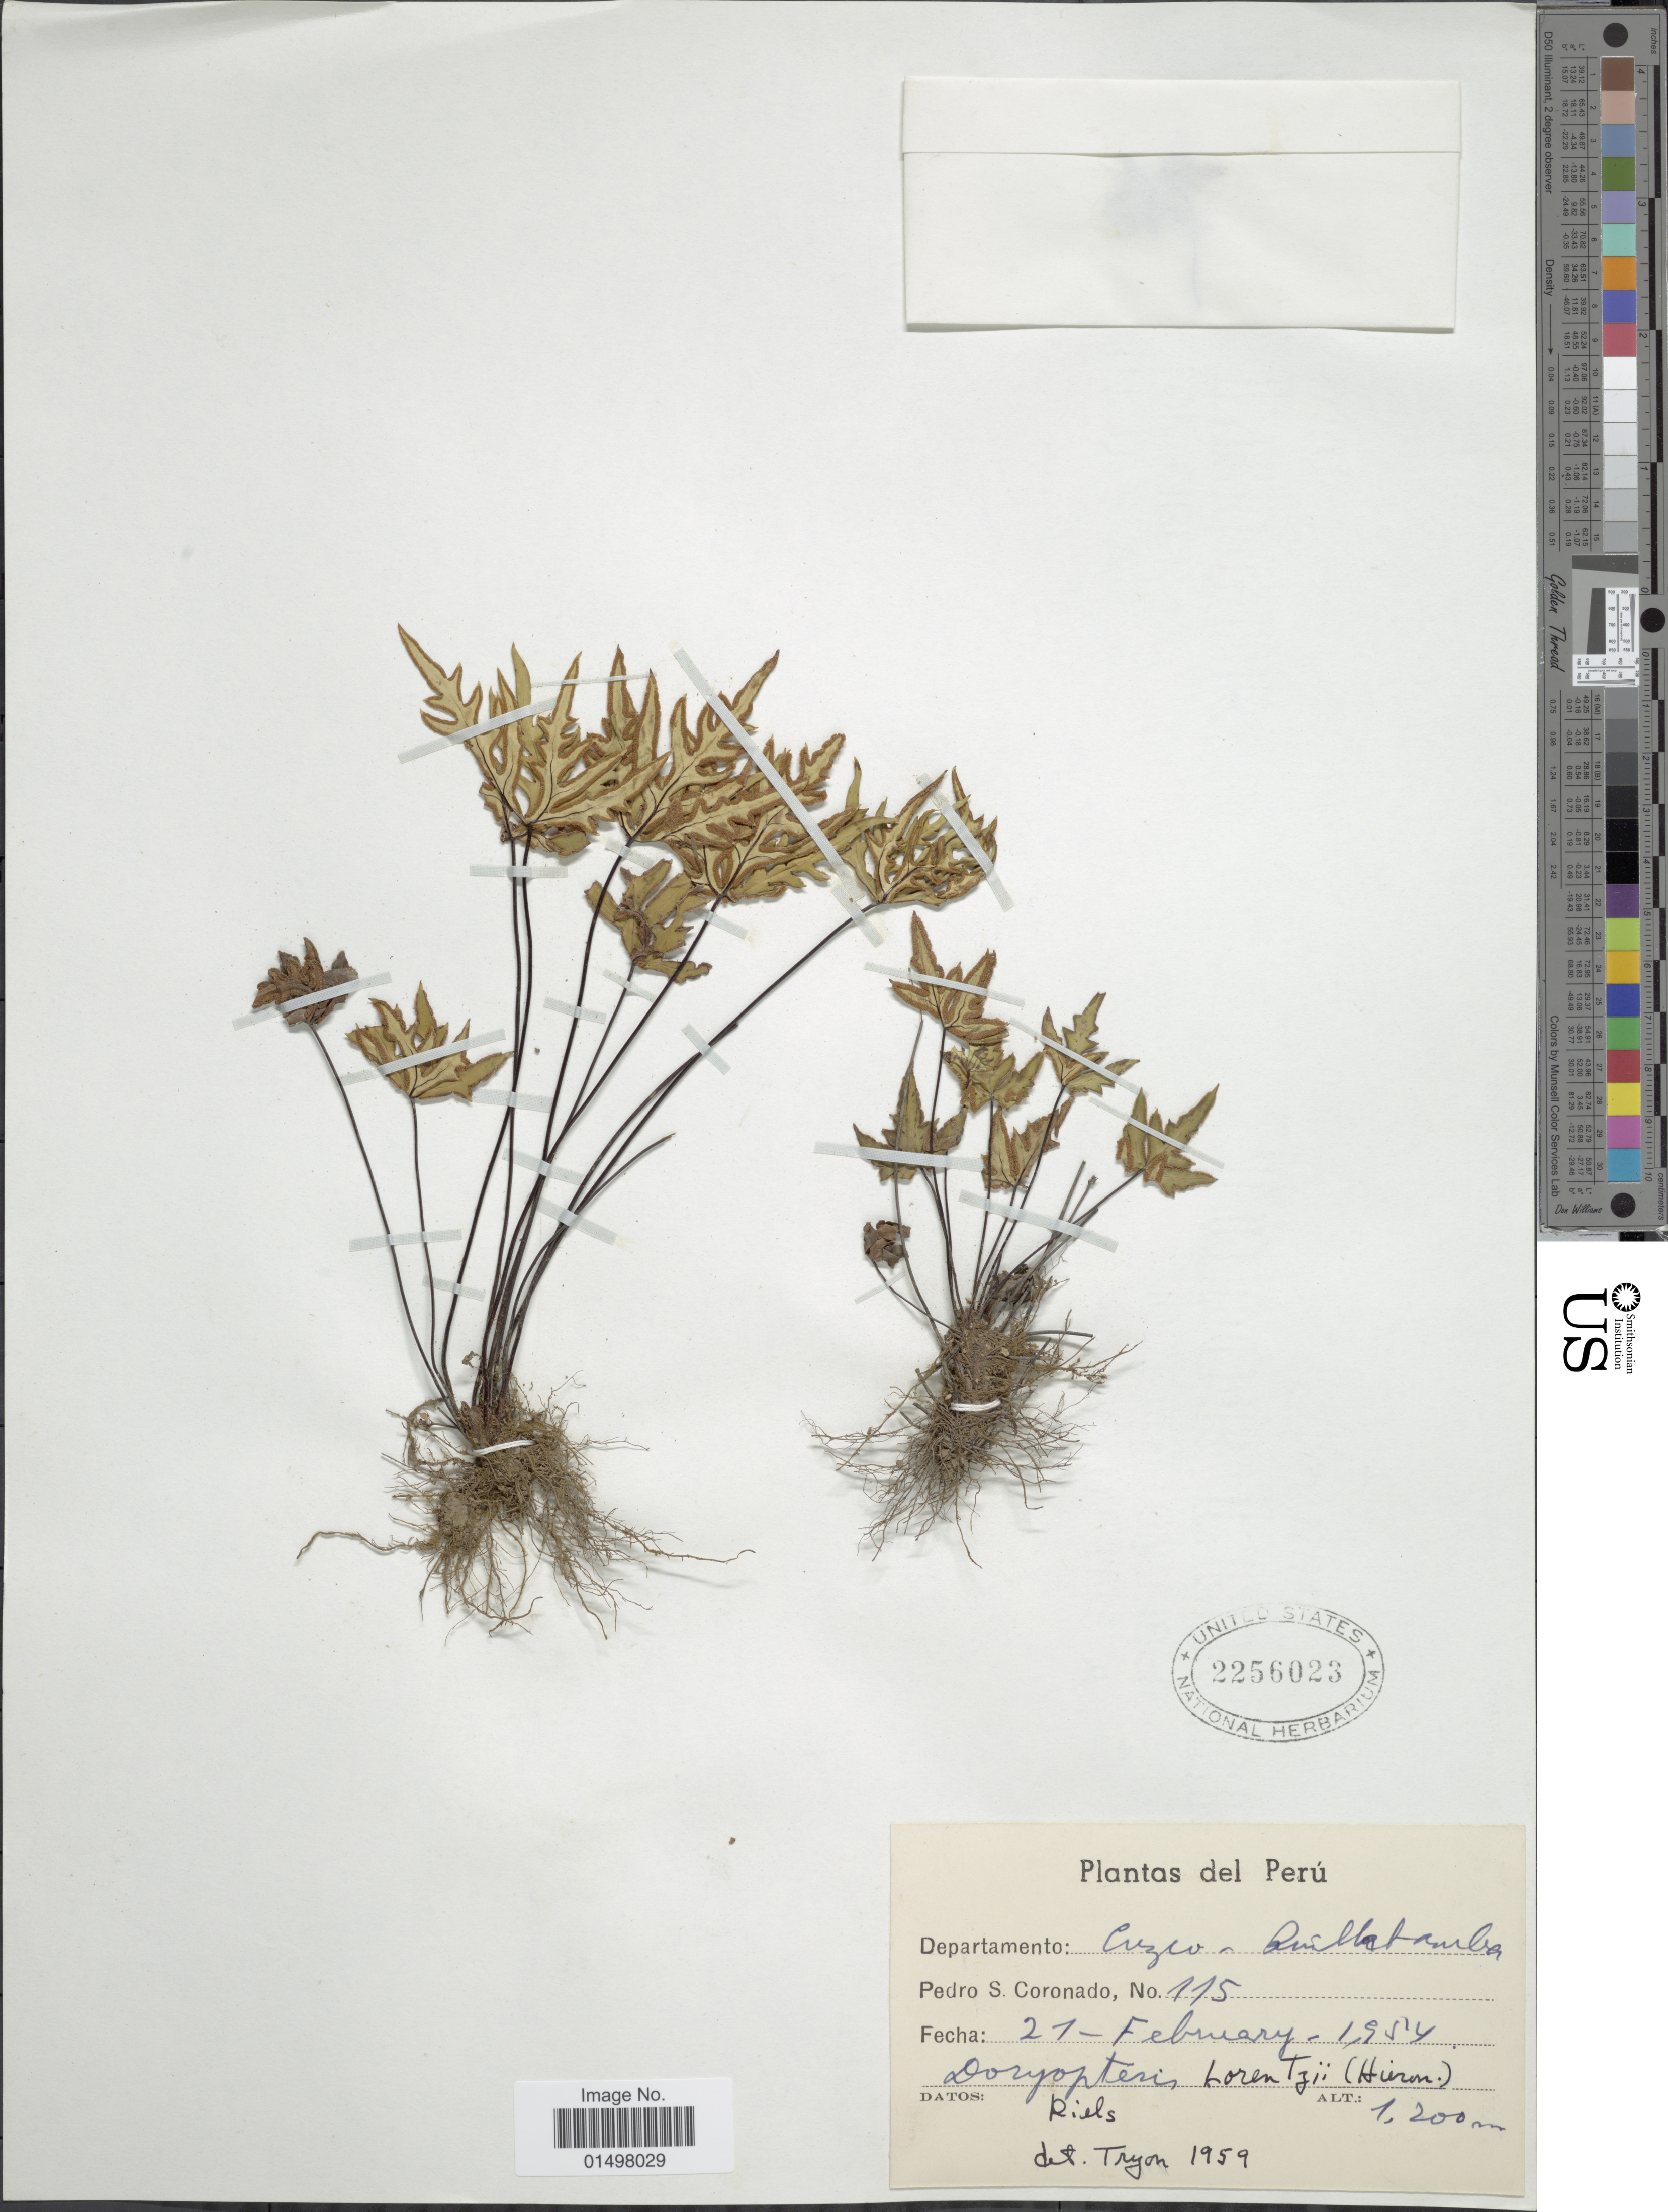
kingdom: Plantae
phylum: Tracheophyta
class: Polypodiopsida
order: Polypodiales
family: Pteridaceae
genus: Doryopteris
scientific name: Doryopteris lorentzii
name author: (Diels) Hieron.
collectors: P. Coronado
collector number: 115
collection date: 1954-02-21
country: Peru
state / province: Cusco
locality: Quillabamba, Departamento Cuzco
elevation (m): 1200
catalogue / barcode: US 2256023